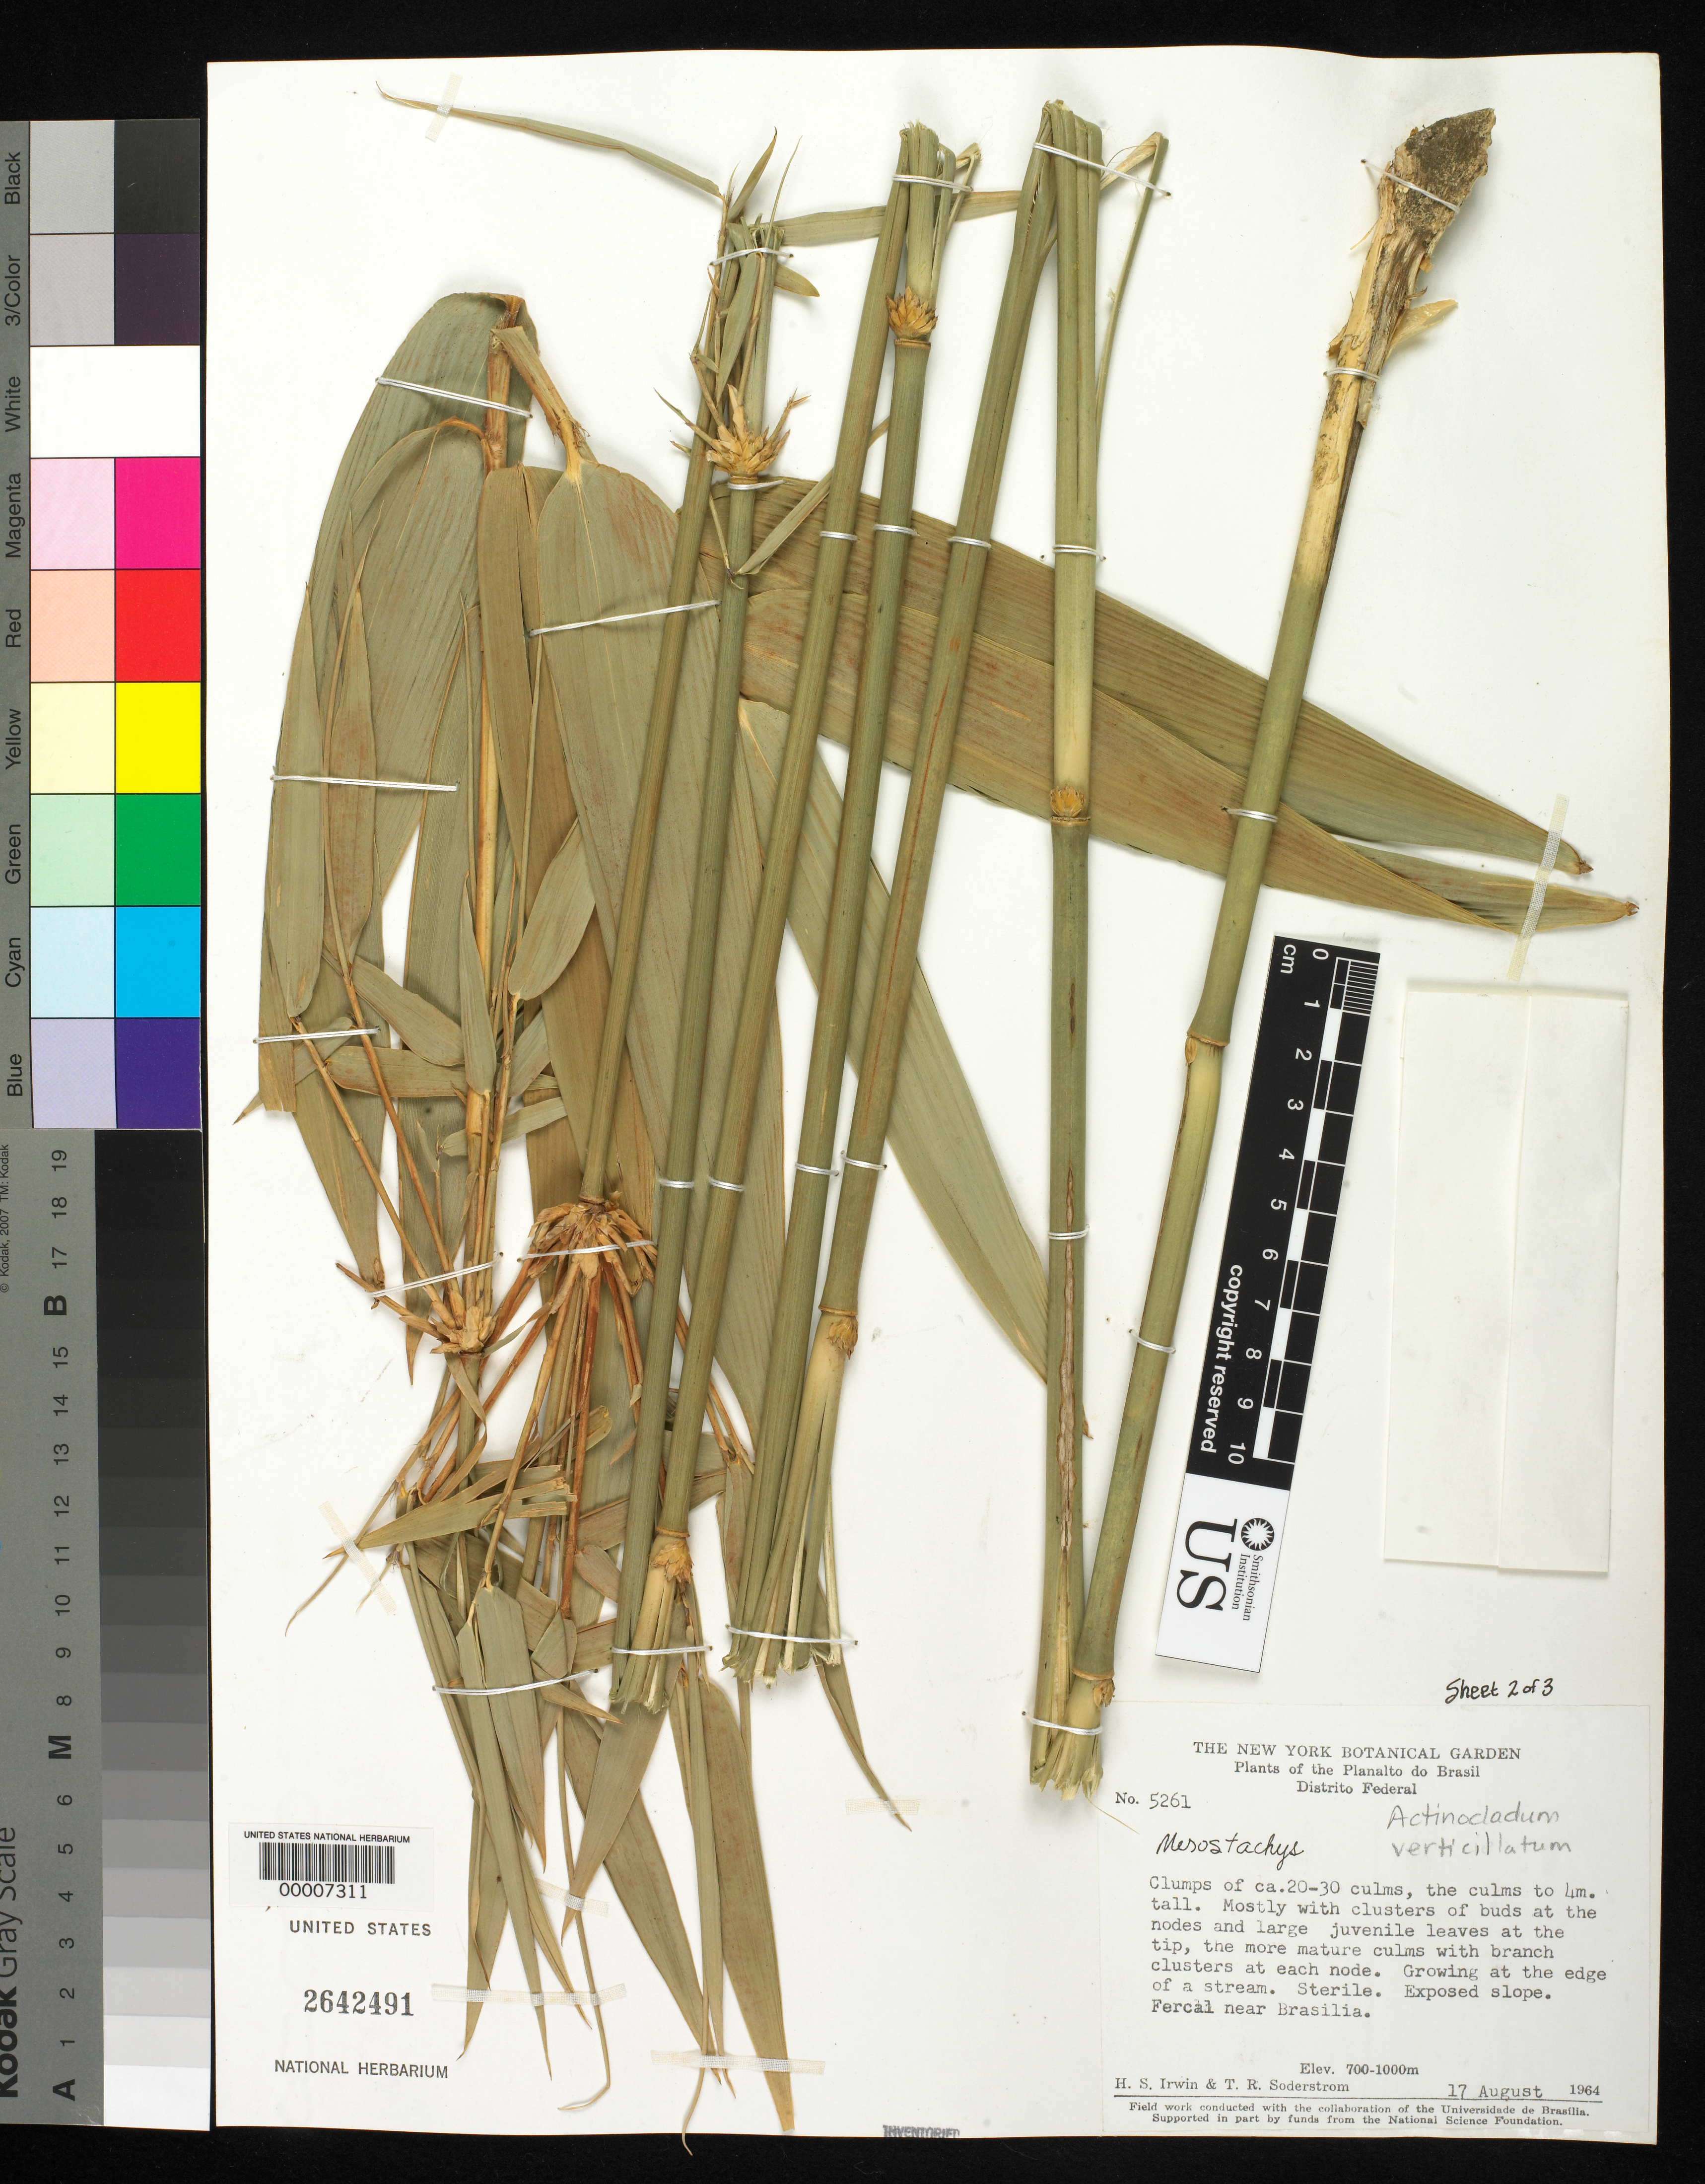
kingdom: Plantae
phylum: Tracheophyta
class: Liliopsida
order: Poales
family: Poaceae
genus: Actinocladum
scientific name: Actinocladum verticillatum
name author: (Nees) McClure ex Soderstr.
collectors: H. Irwin & T. R. Soderstrom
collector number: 5261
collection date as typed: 17 Aug 1964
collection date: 1964-08-17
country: Brazil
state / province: Distrito Federal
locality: Brasilia, Eliseu, divisa do Distrito com Goias.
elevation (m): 700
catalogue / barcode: US 2642491